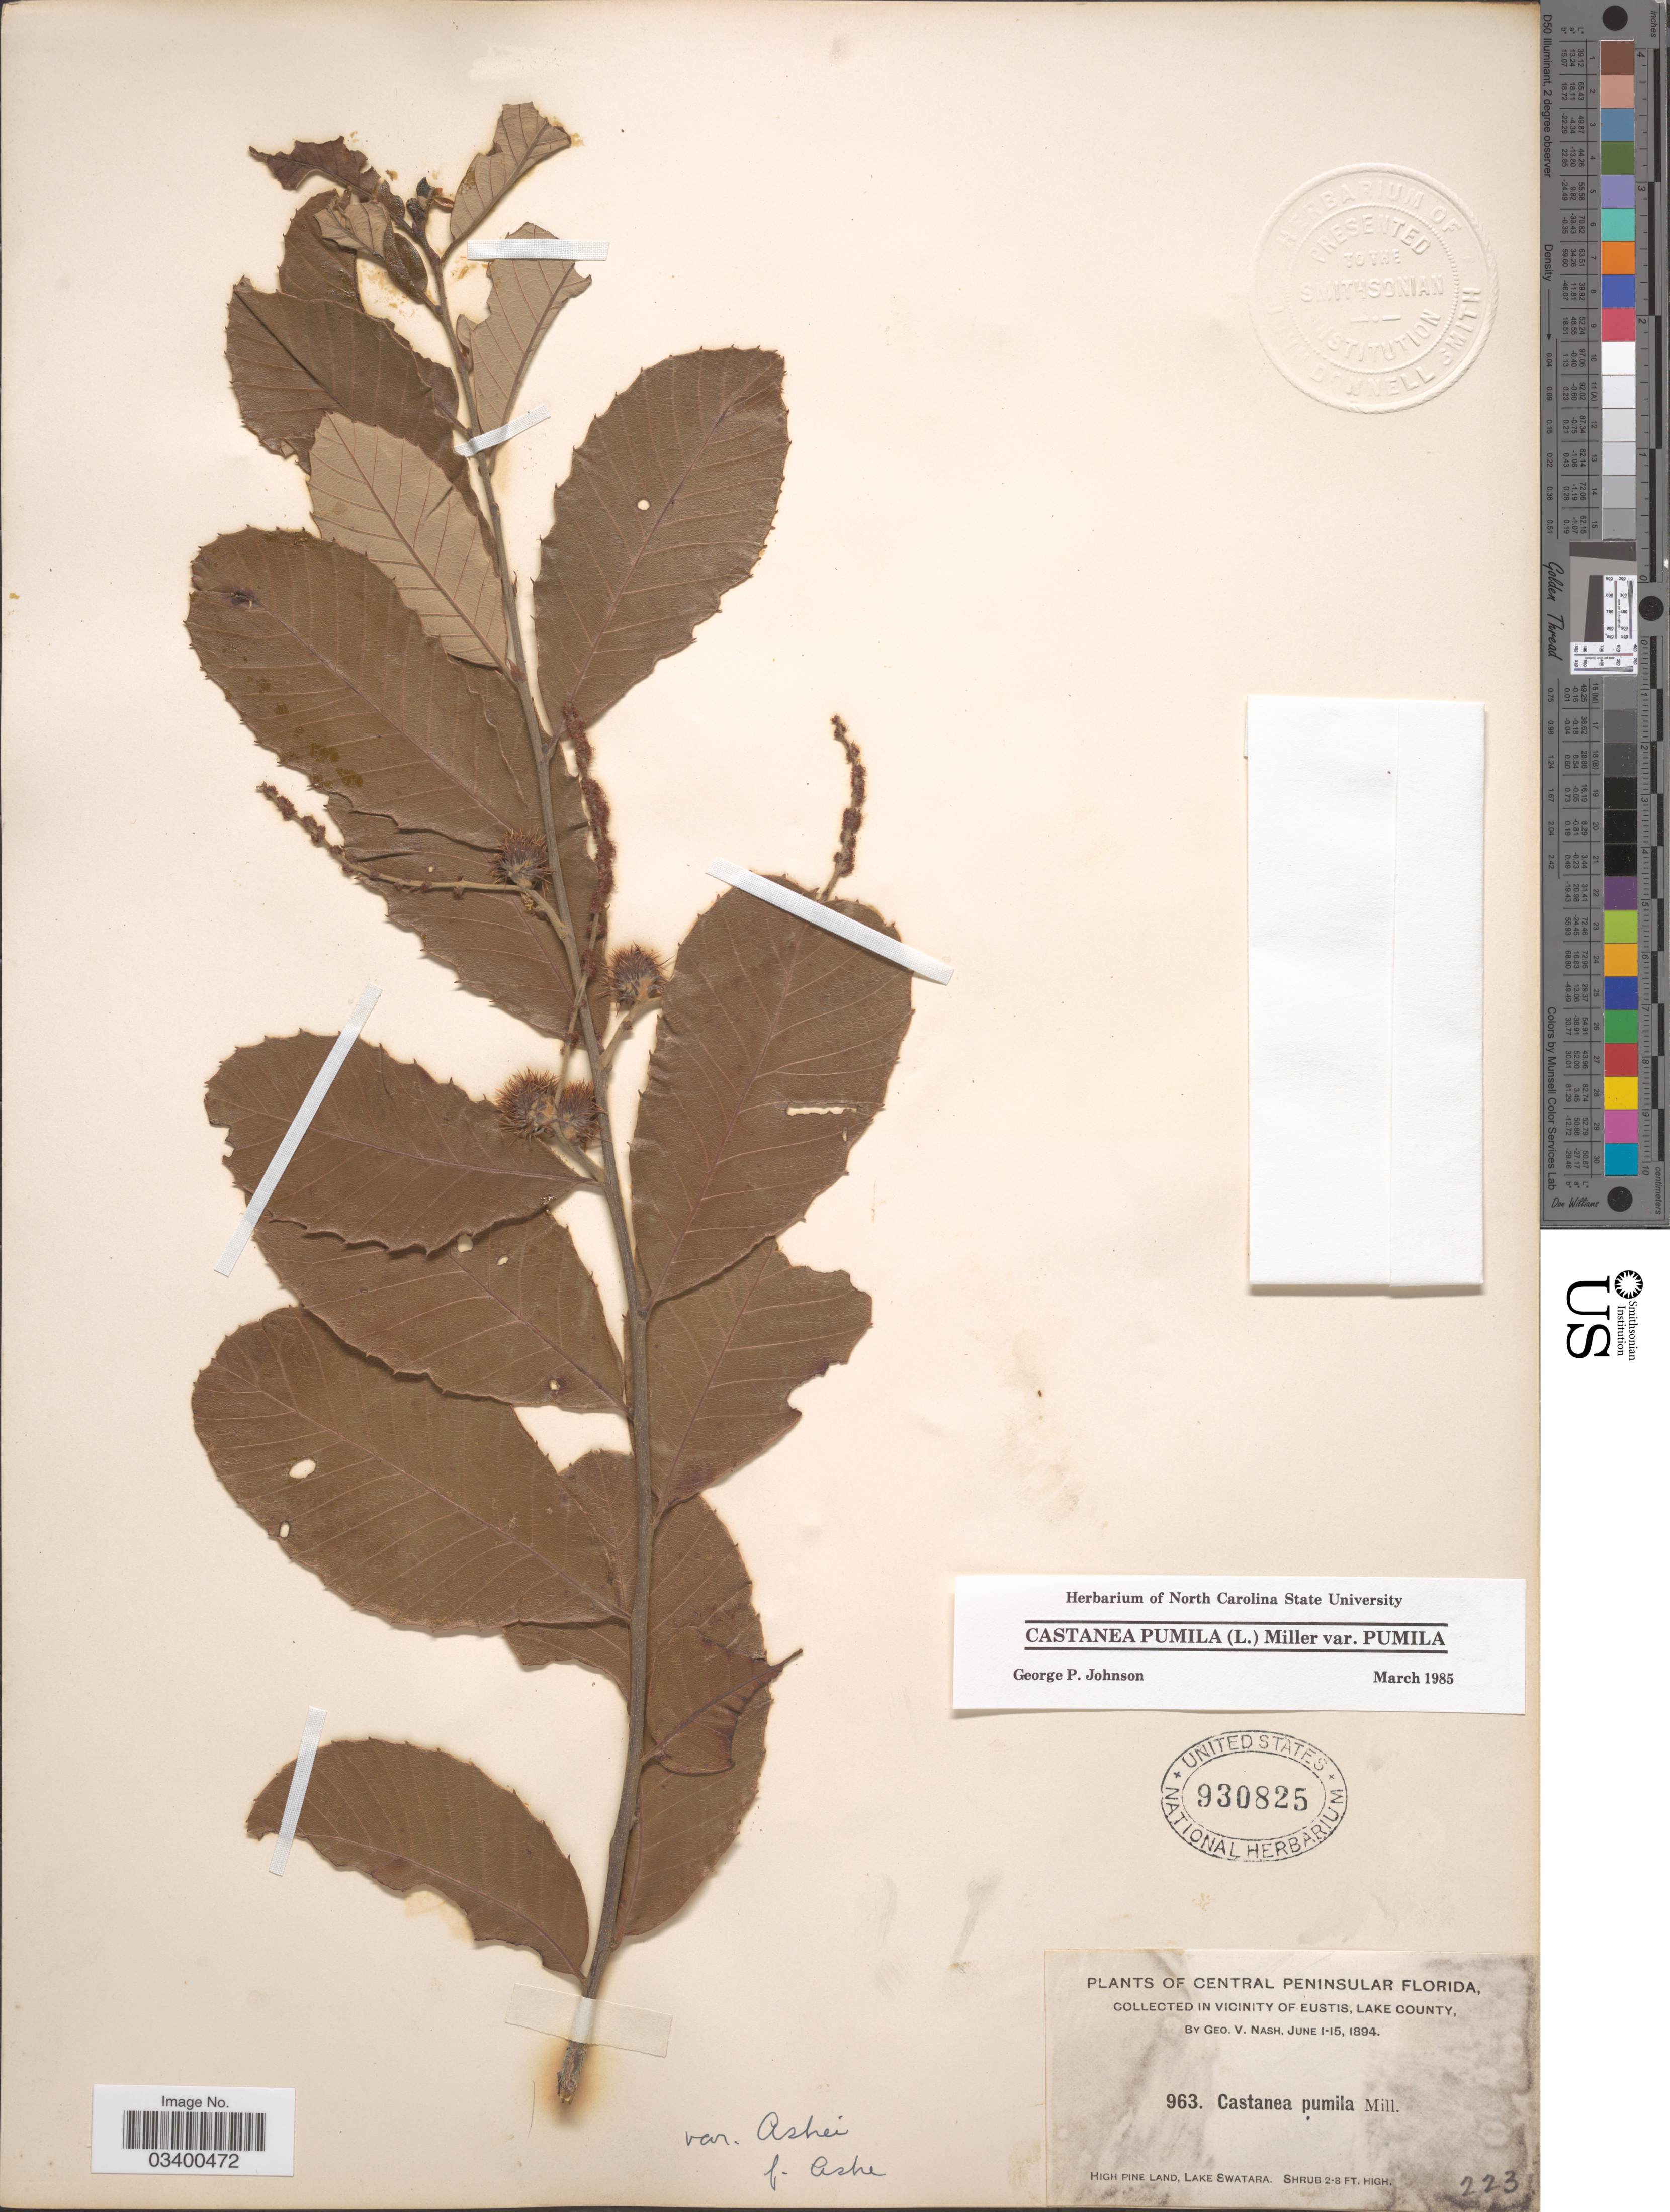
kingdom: Plantae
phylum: Tracheophyta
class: Magnoliopsida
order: Fagales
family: Fagaceae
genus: Castanea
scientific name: Castanea pumila var. pumila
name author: (L.) Mill.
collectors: G. V. Nash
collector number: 963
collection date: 1894-06-01/1894-06-15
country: United States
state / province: Florida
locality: Central Peninsular Florida. In Vicinity of Eustis, Lake County. High Pine Land, Lake Swatara.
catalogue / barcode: US 930825